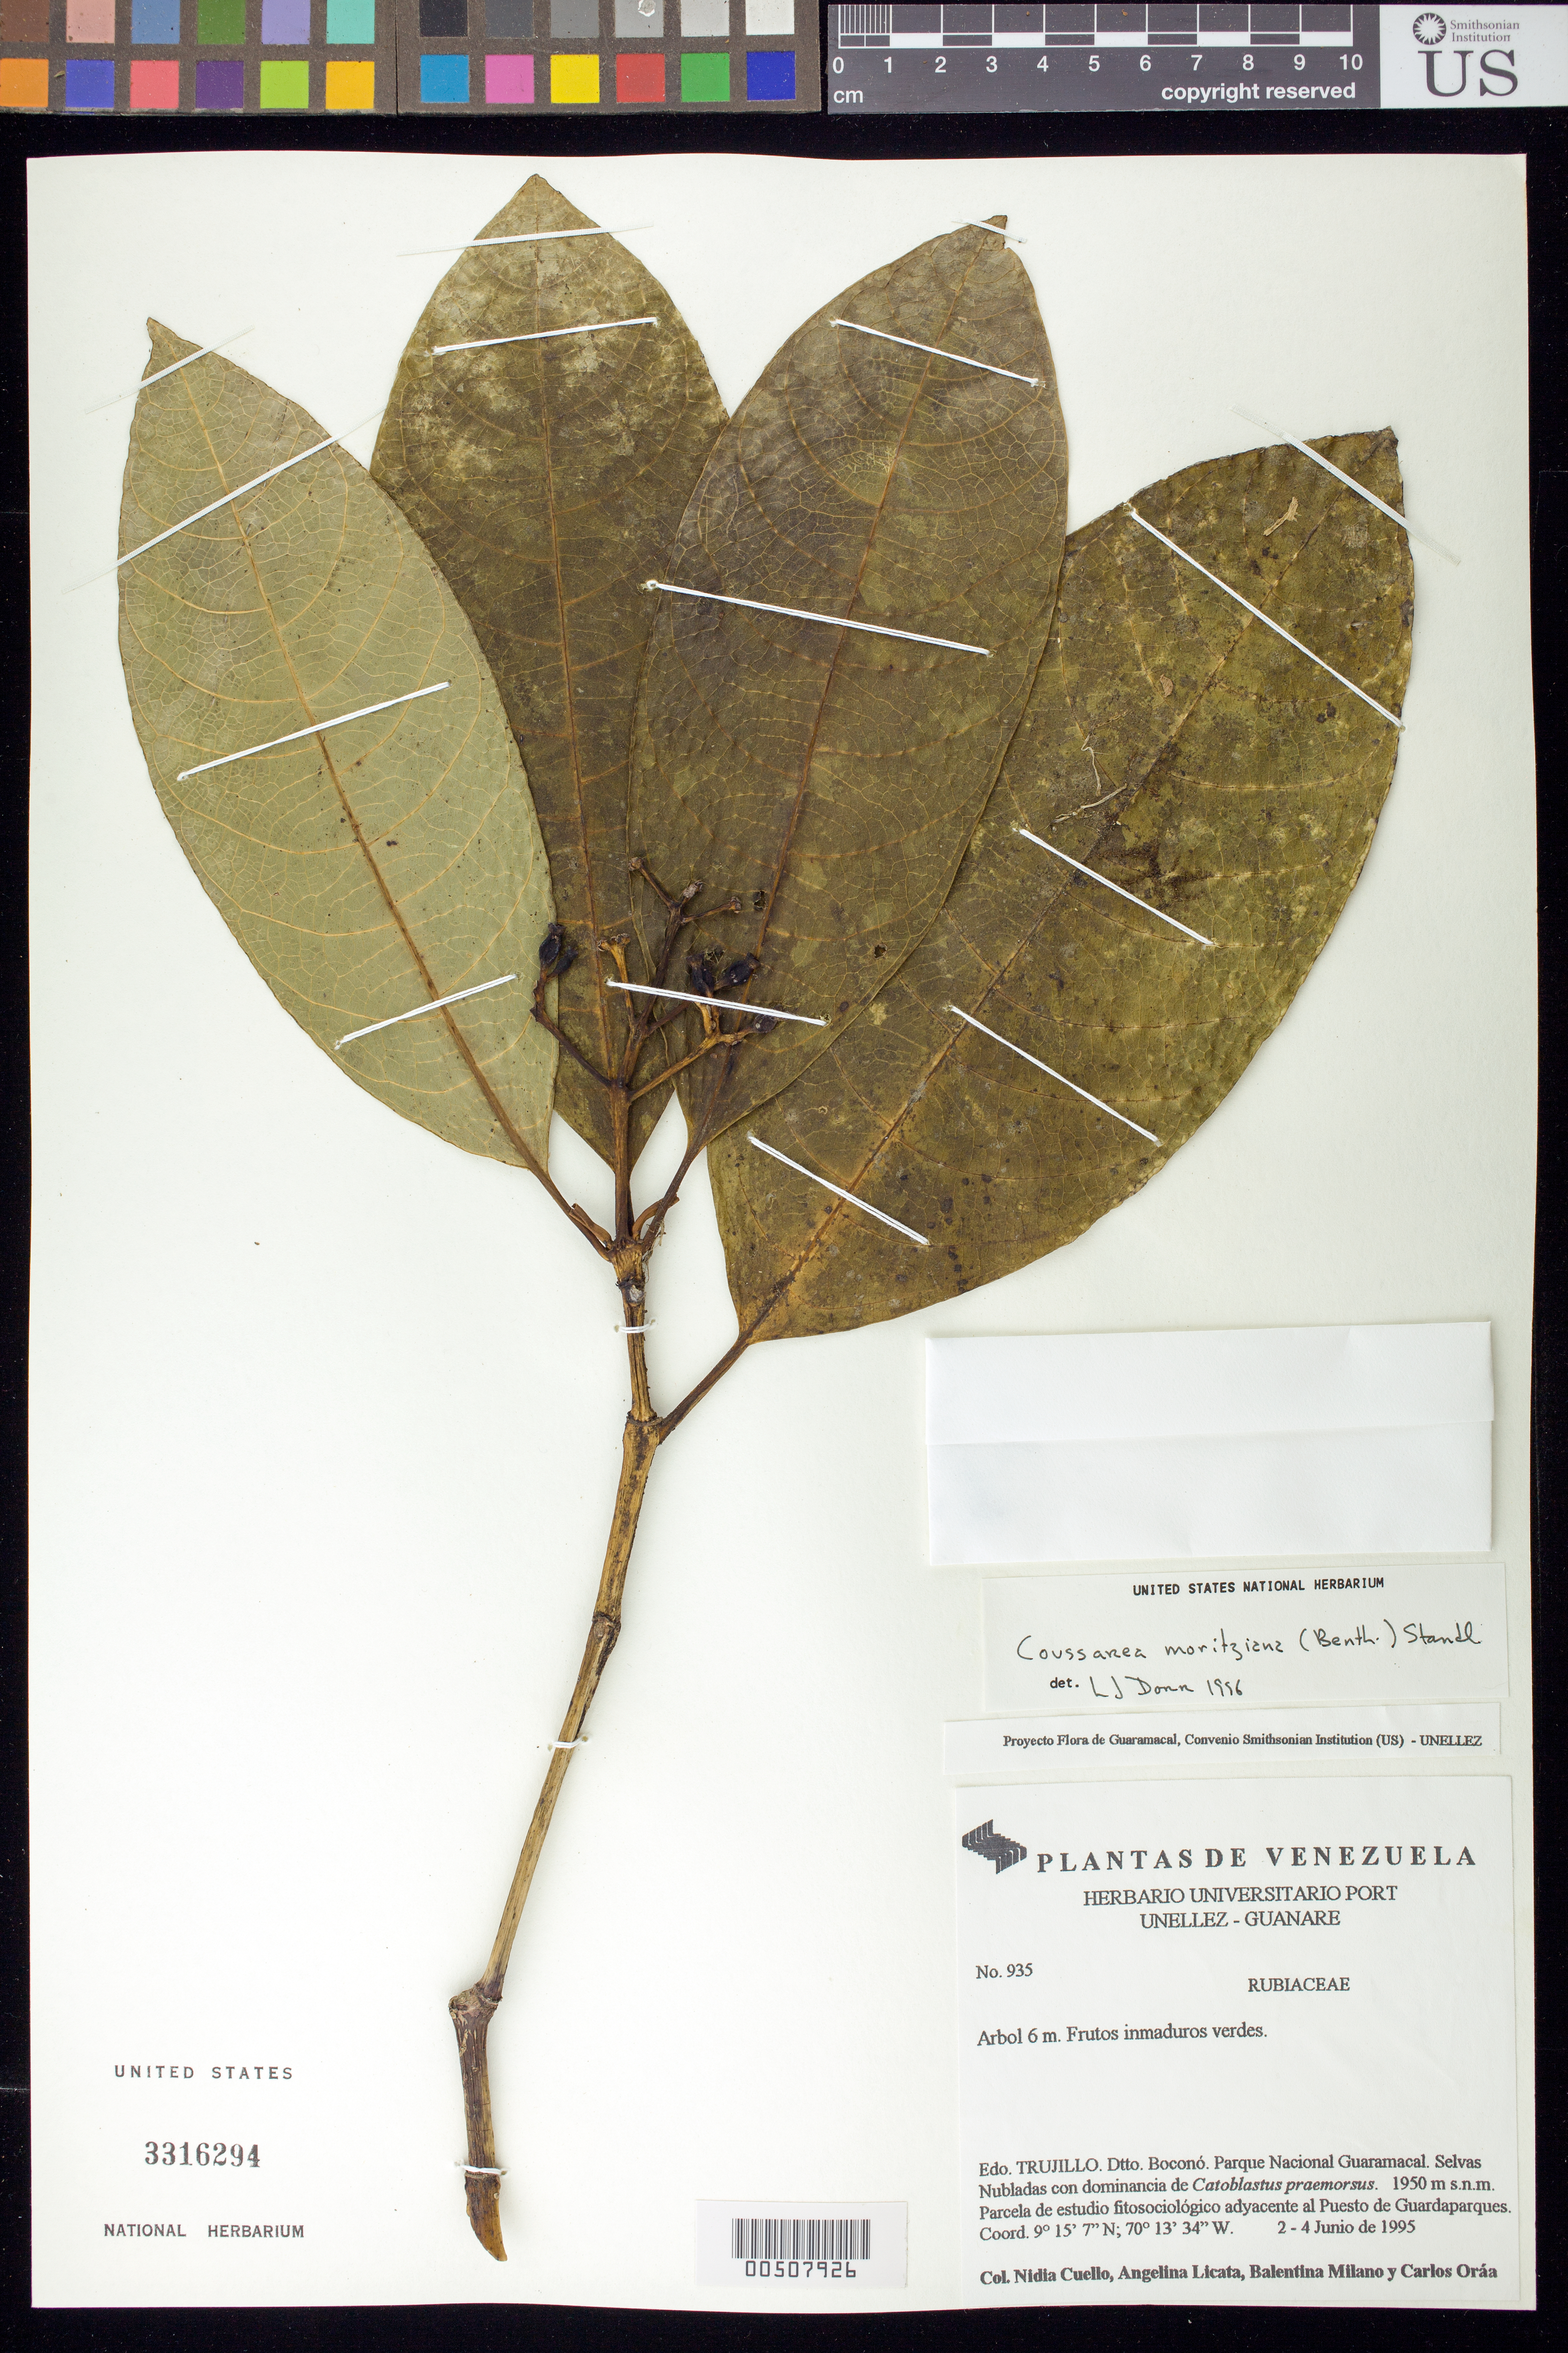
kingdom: Plantae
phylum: Tracheophyta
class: Magnoliopsida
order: Gentianales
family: Rubiaceae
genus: Coussarea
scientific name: Coussarea moritziana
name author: (Benth.) Standl.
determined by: Dorr, L. J., (BOT), Smithsonian Institution - National Museum of Natural History (UNITED STATES)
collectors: N. L. Cuello, A. Licata, B. Milano & C. Oráa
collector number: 935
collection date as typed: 02 Jun 1995 to 04 Jun 1995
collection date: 1995-06-02/1995-06-04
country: Venezuela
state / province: Trujillo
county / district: Boconó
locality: Parque Nacional Guaramacal, adyacente al puesto de guardaparques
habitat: Selvas Nubladas con dominancia de Catoblastus praemorsus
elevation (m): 1950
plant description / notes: K, MO, NY, PORT, US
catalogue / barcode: US 3316294